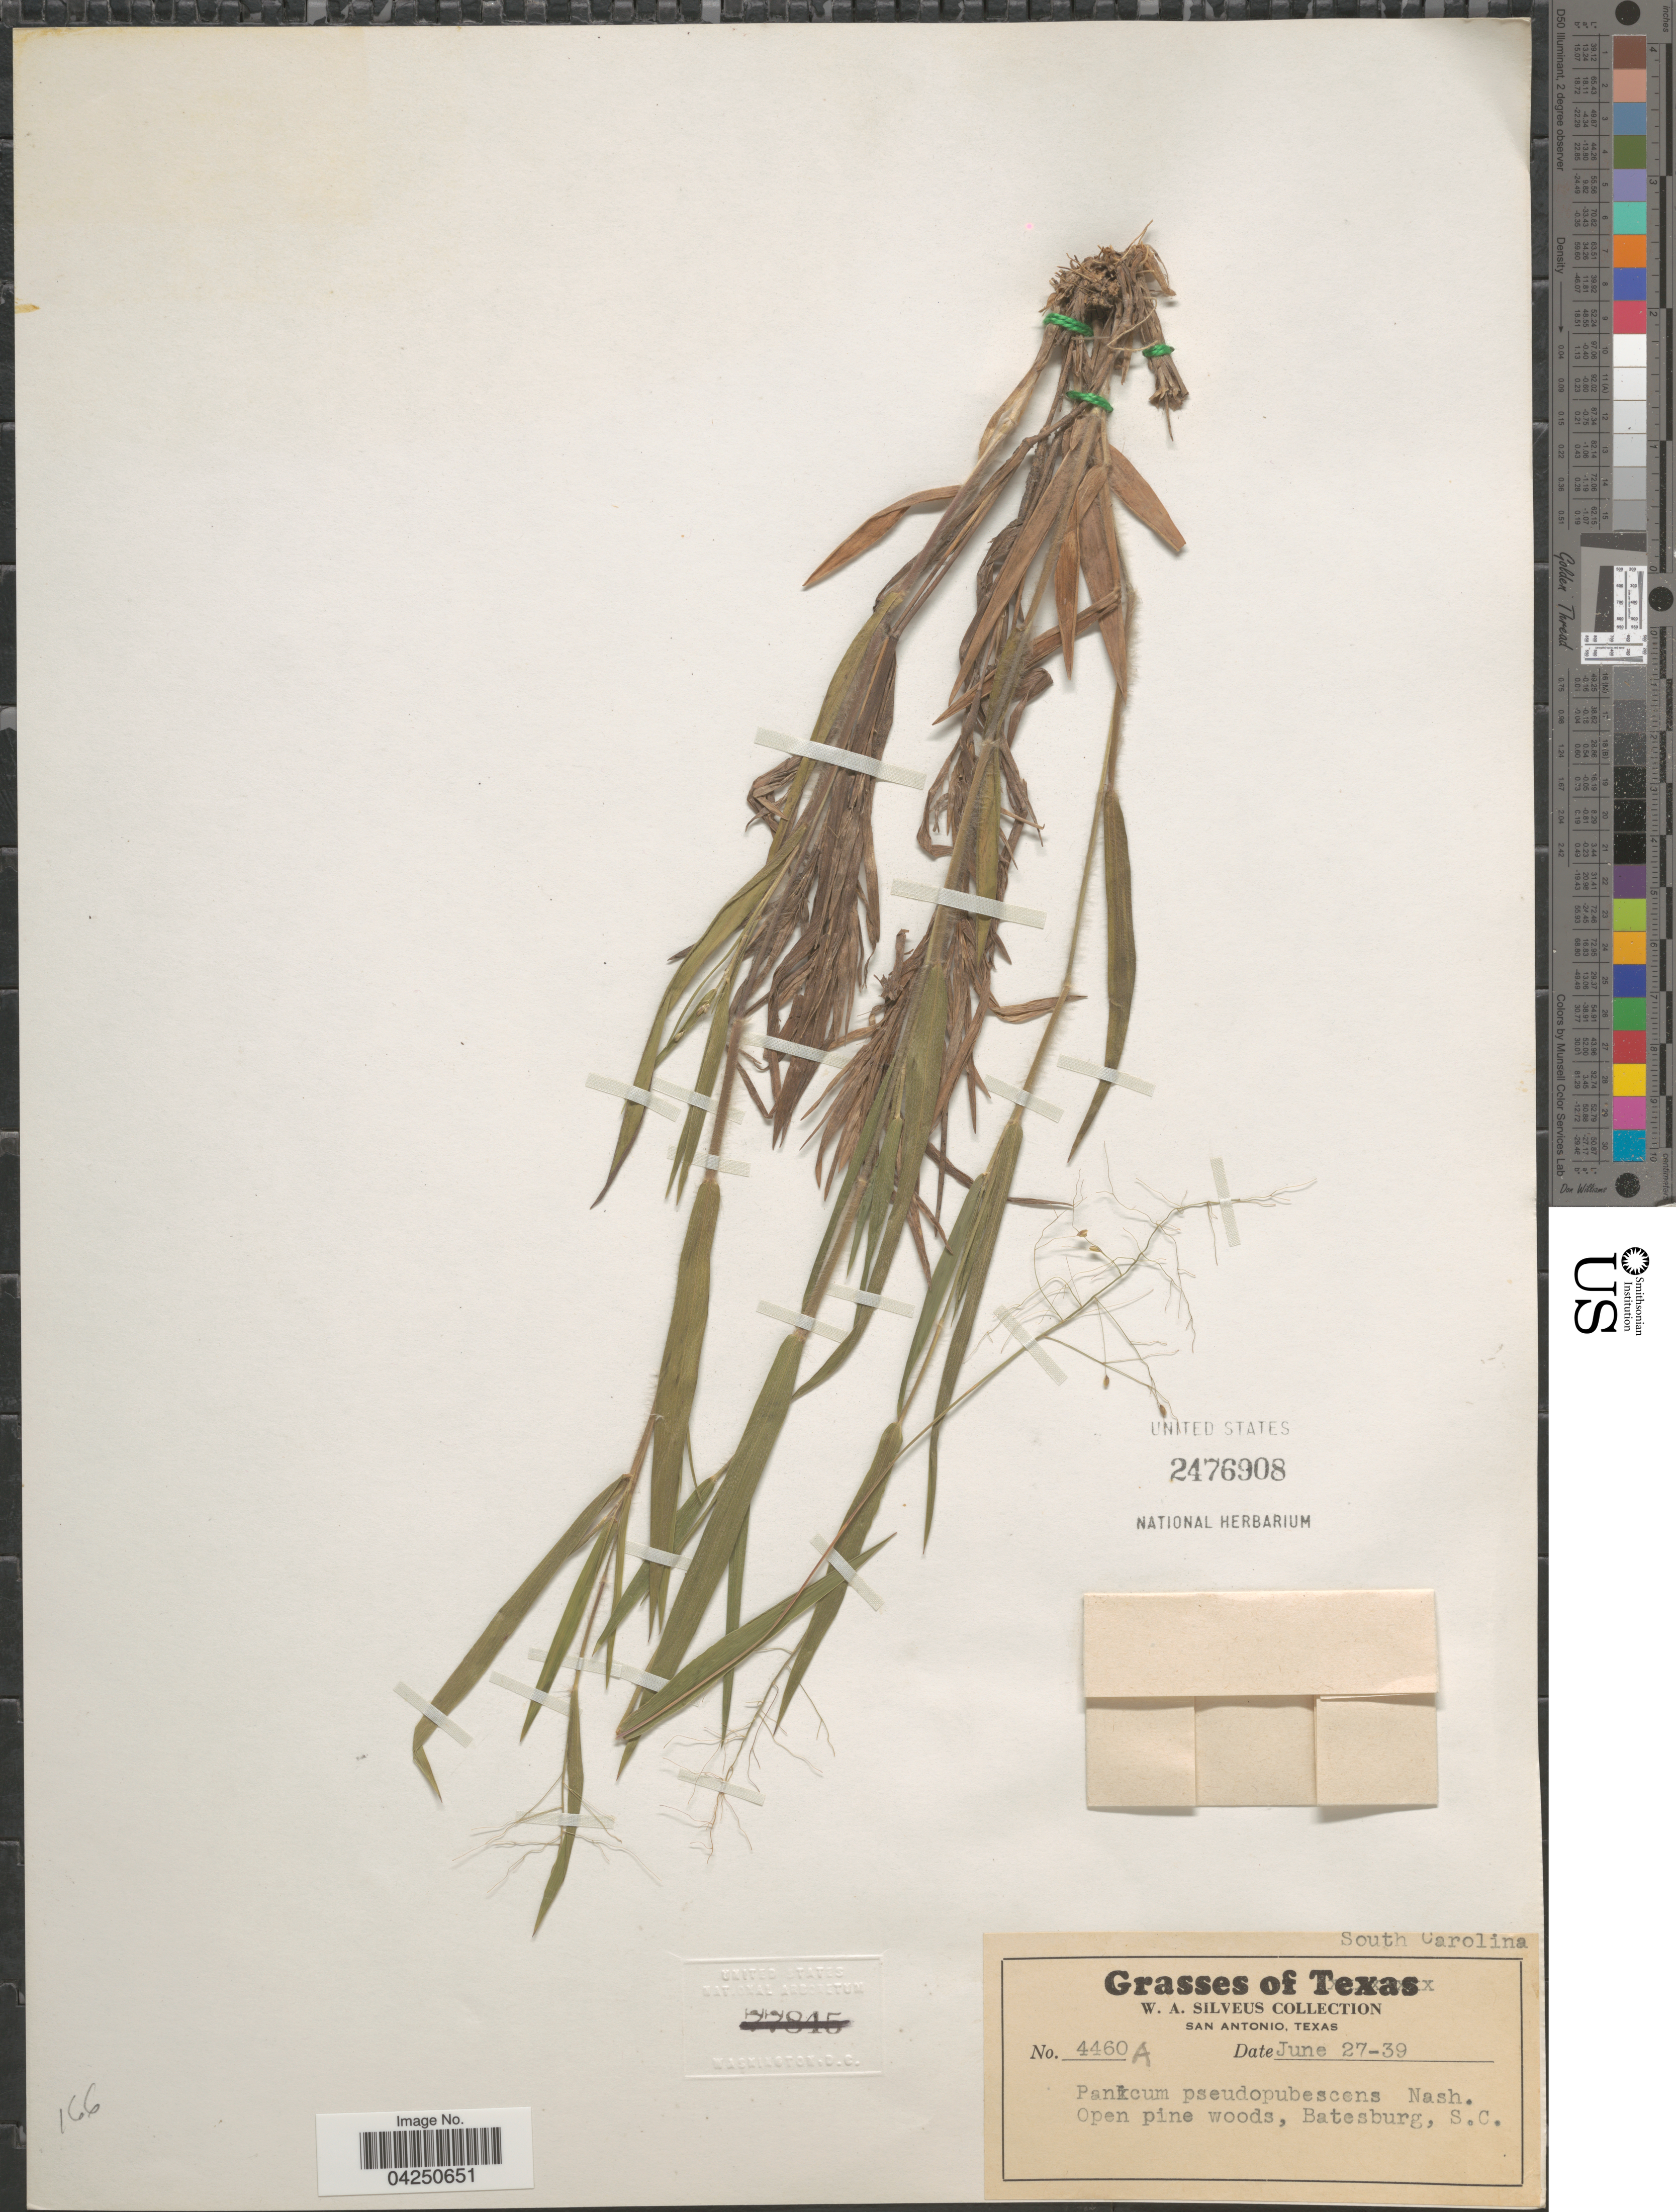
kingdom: Plantae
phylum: Tracheophyta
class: Liliopsida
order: Poales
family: Poaceae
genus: Dichanthelium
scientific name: Dichanthelium acuminatum var. acuminatum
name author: (Sw.) Gould & C.A. Clark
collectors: W. Silveus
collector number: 4460A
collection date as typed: Transcribed d/m/y: 27/6/39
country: United States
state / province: South Carolina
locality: Open pine woods, Batesburg.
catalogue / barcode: US 2476908